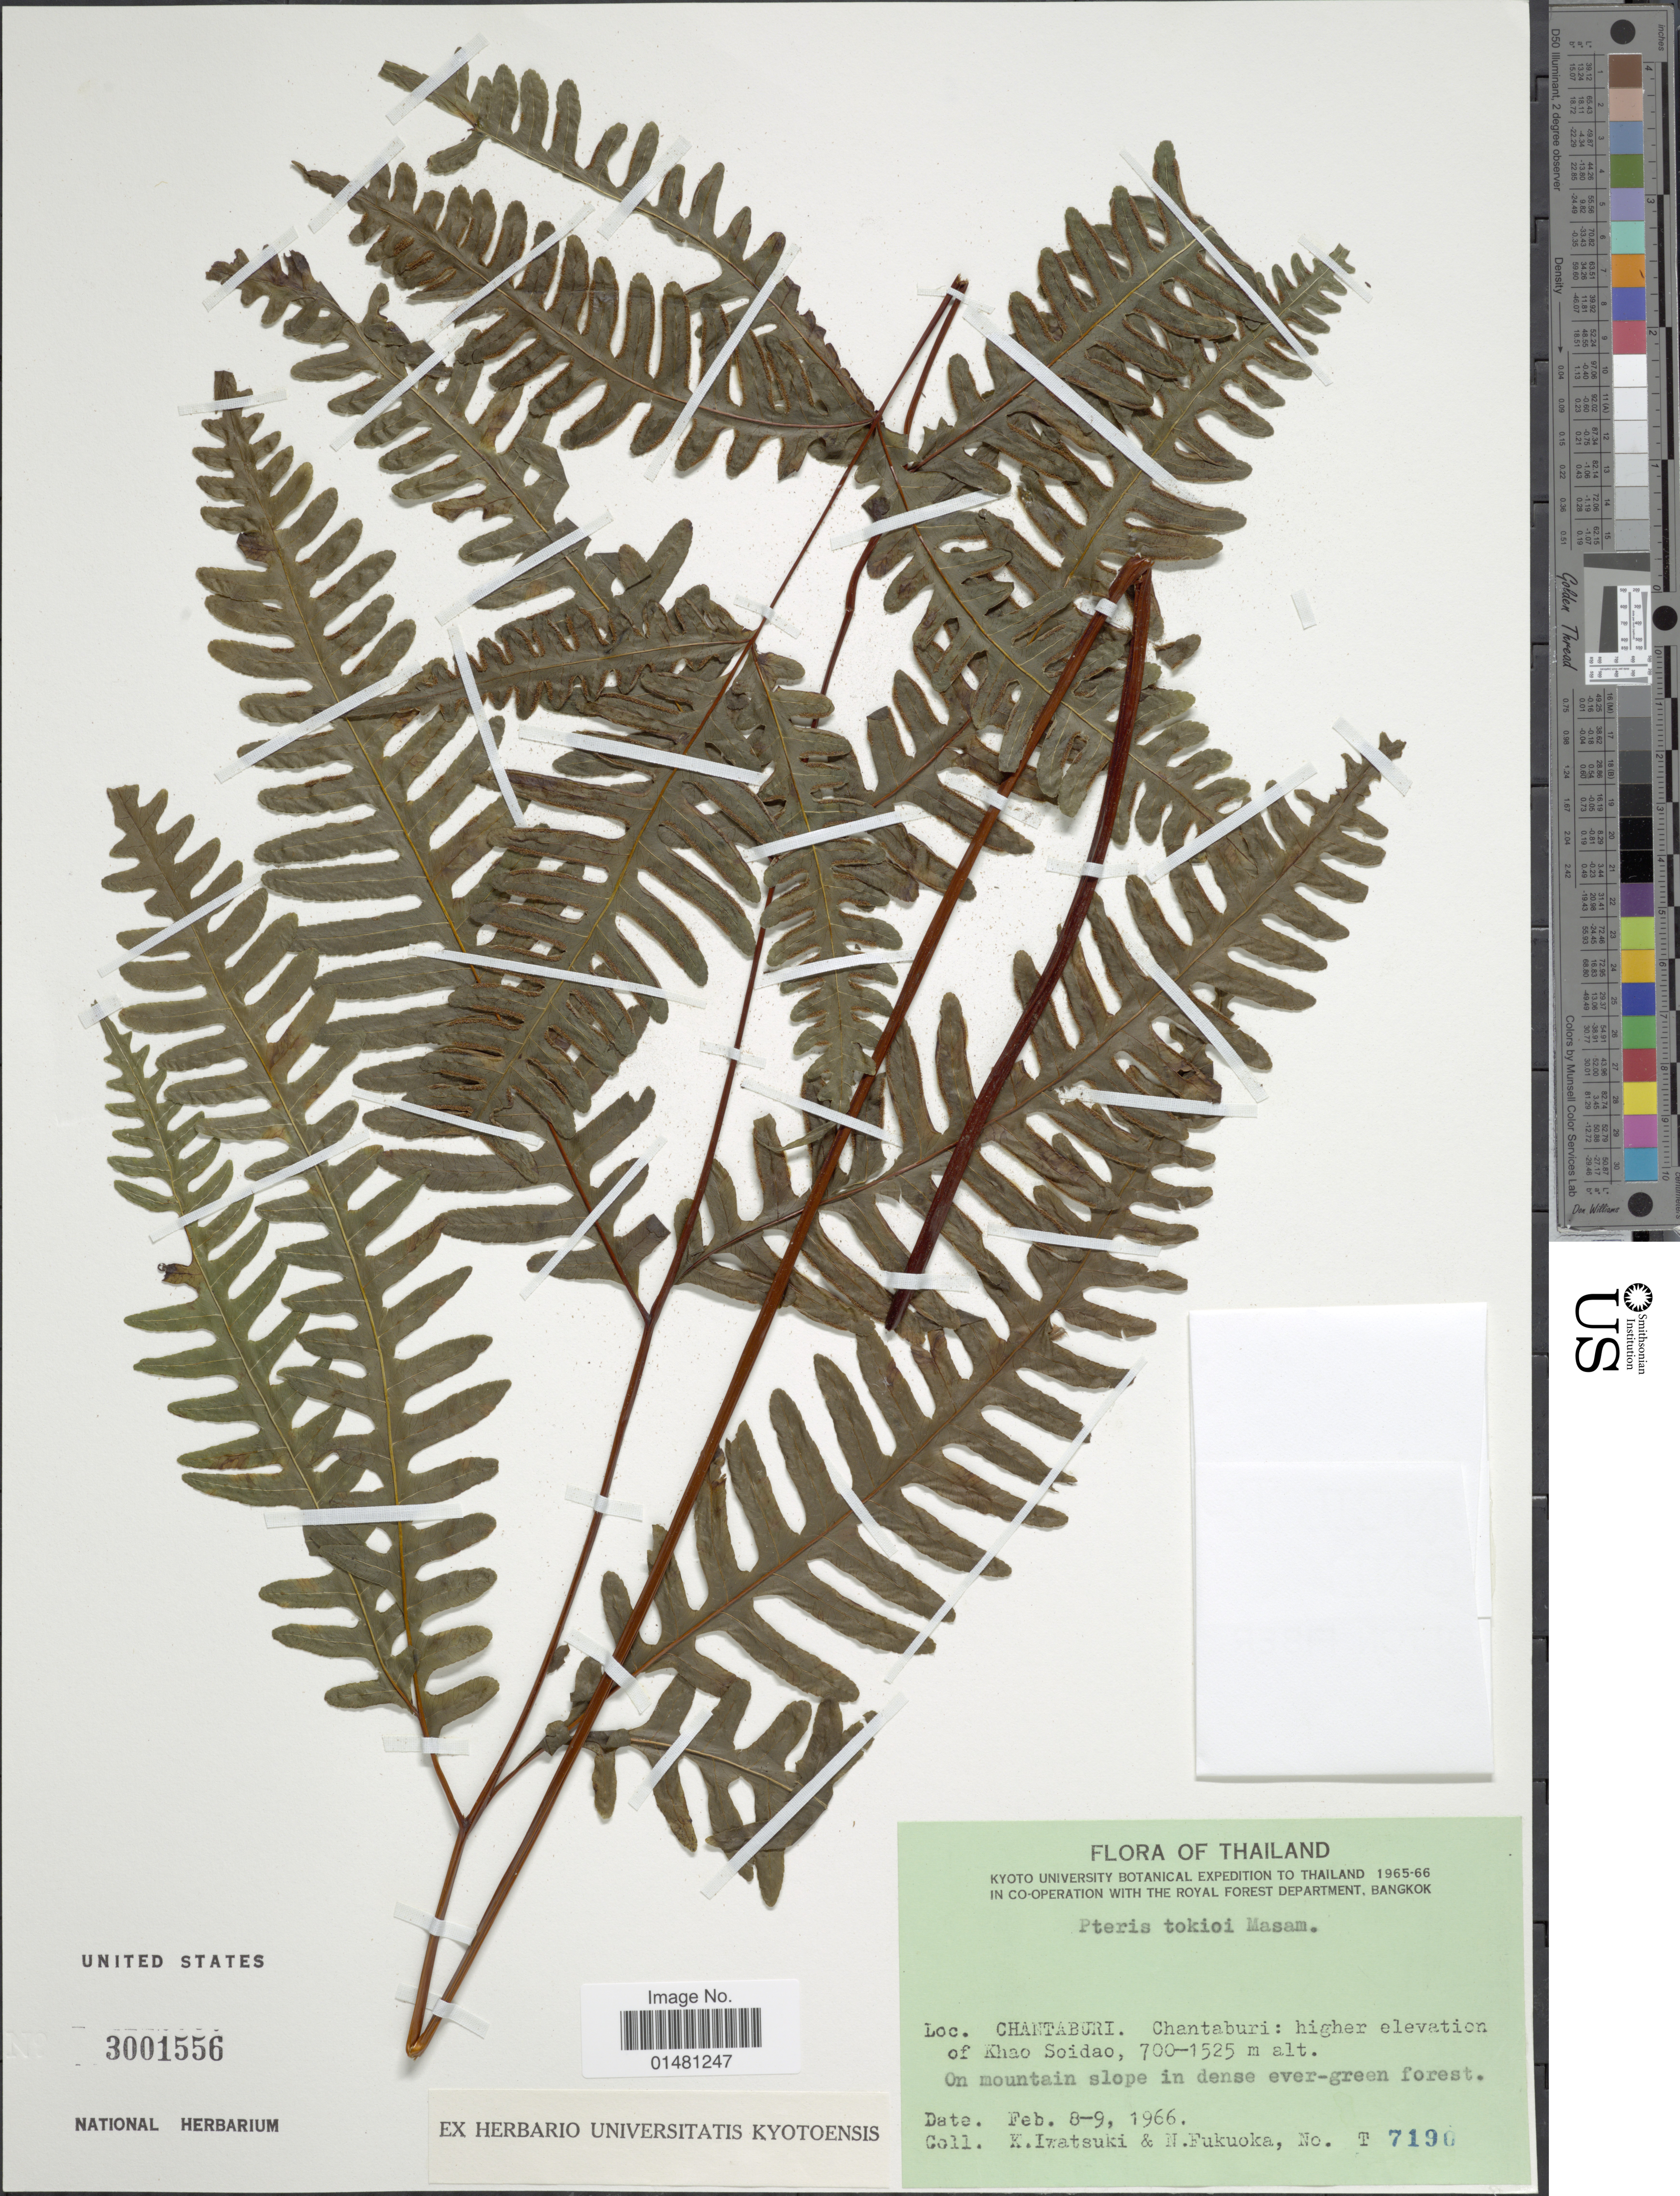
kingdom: Plantae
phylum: Tracheophyta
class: Polypodiopsida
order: Polypodiales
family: Pteridaceae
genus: Pteris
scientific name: Pteris tokioi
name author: Masam.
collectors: K. Iwatsuki & N. Fukuoka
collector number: T 7190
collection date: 1966-02-08/1966-02-09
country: Thailand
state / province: Chanthaburi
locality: Chantaburi: higher elevation of Khai Soidao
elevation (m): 700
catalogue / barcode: US 3001556